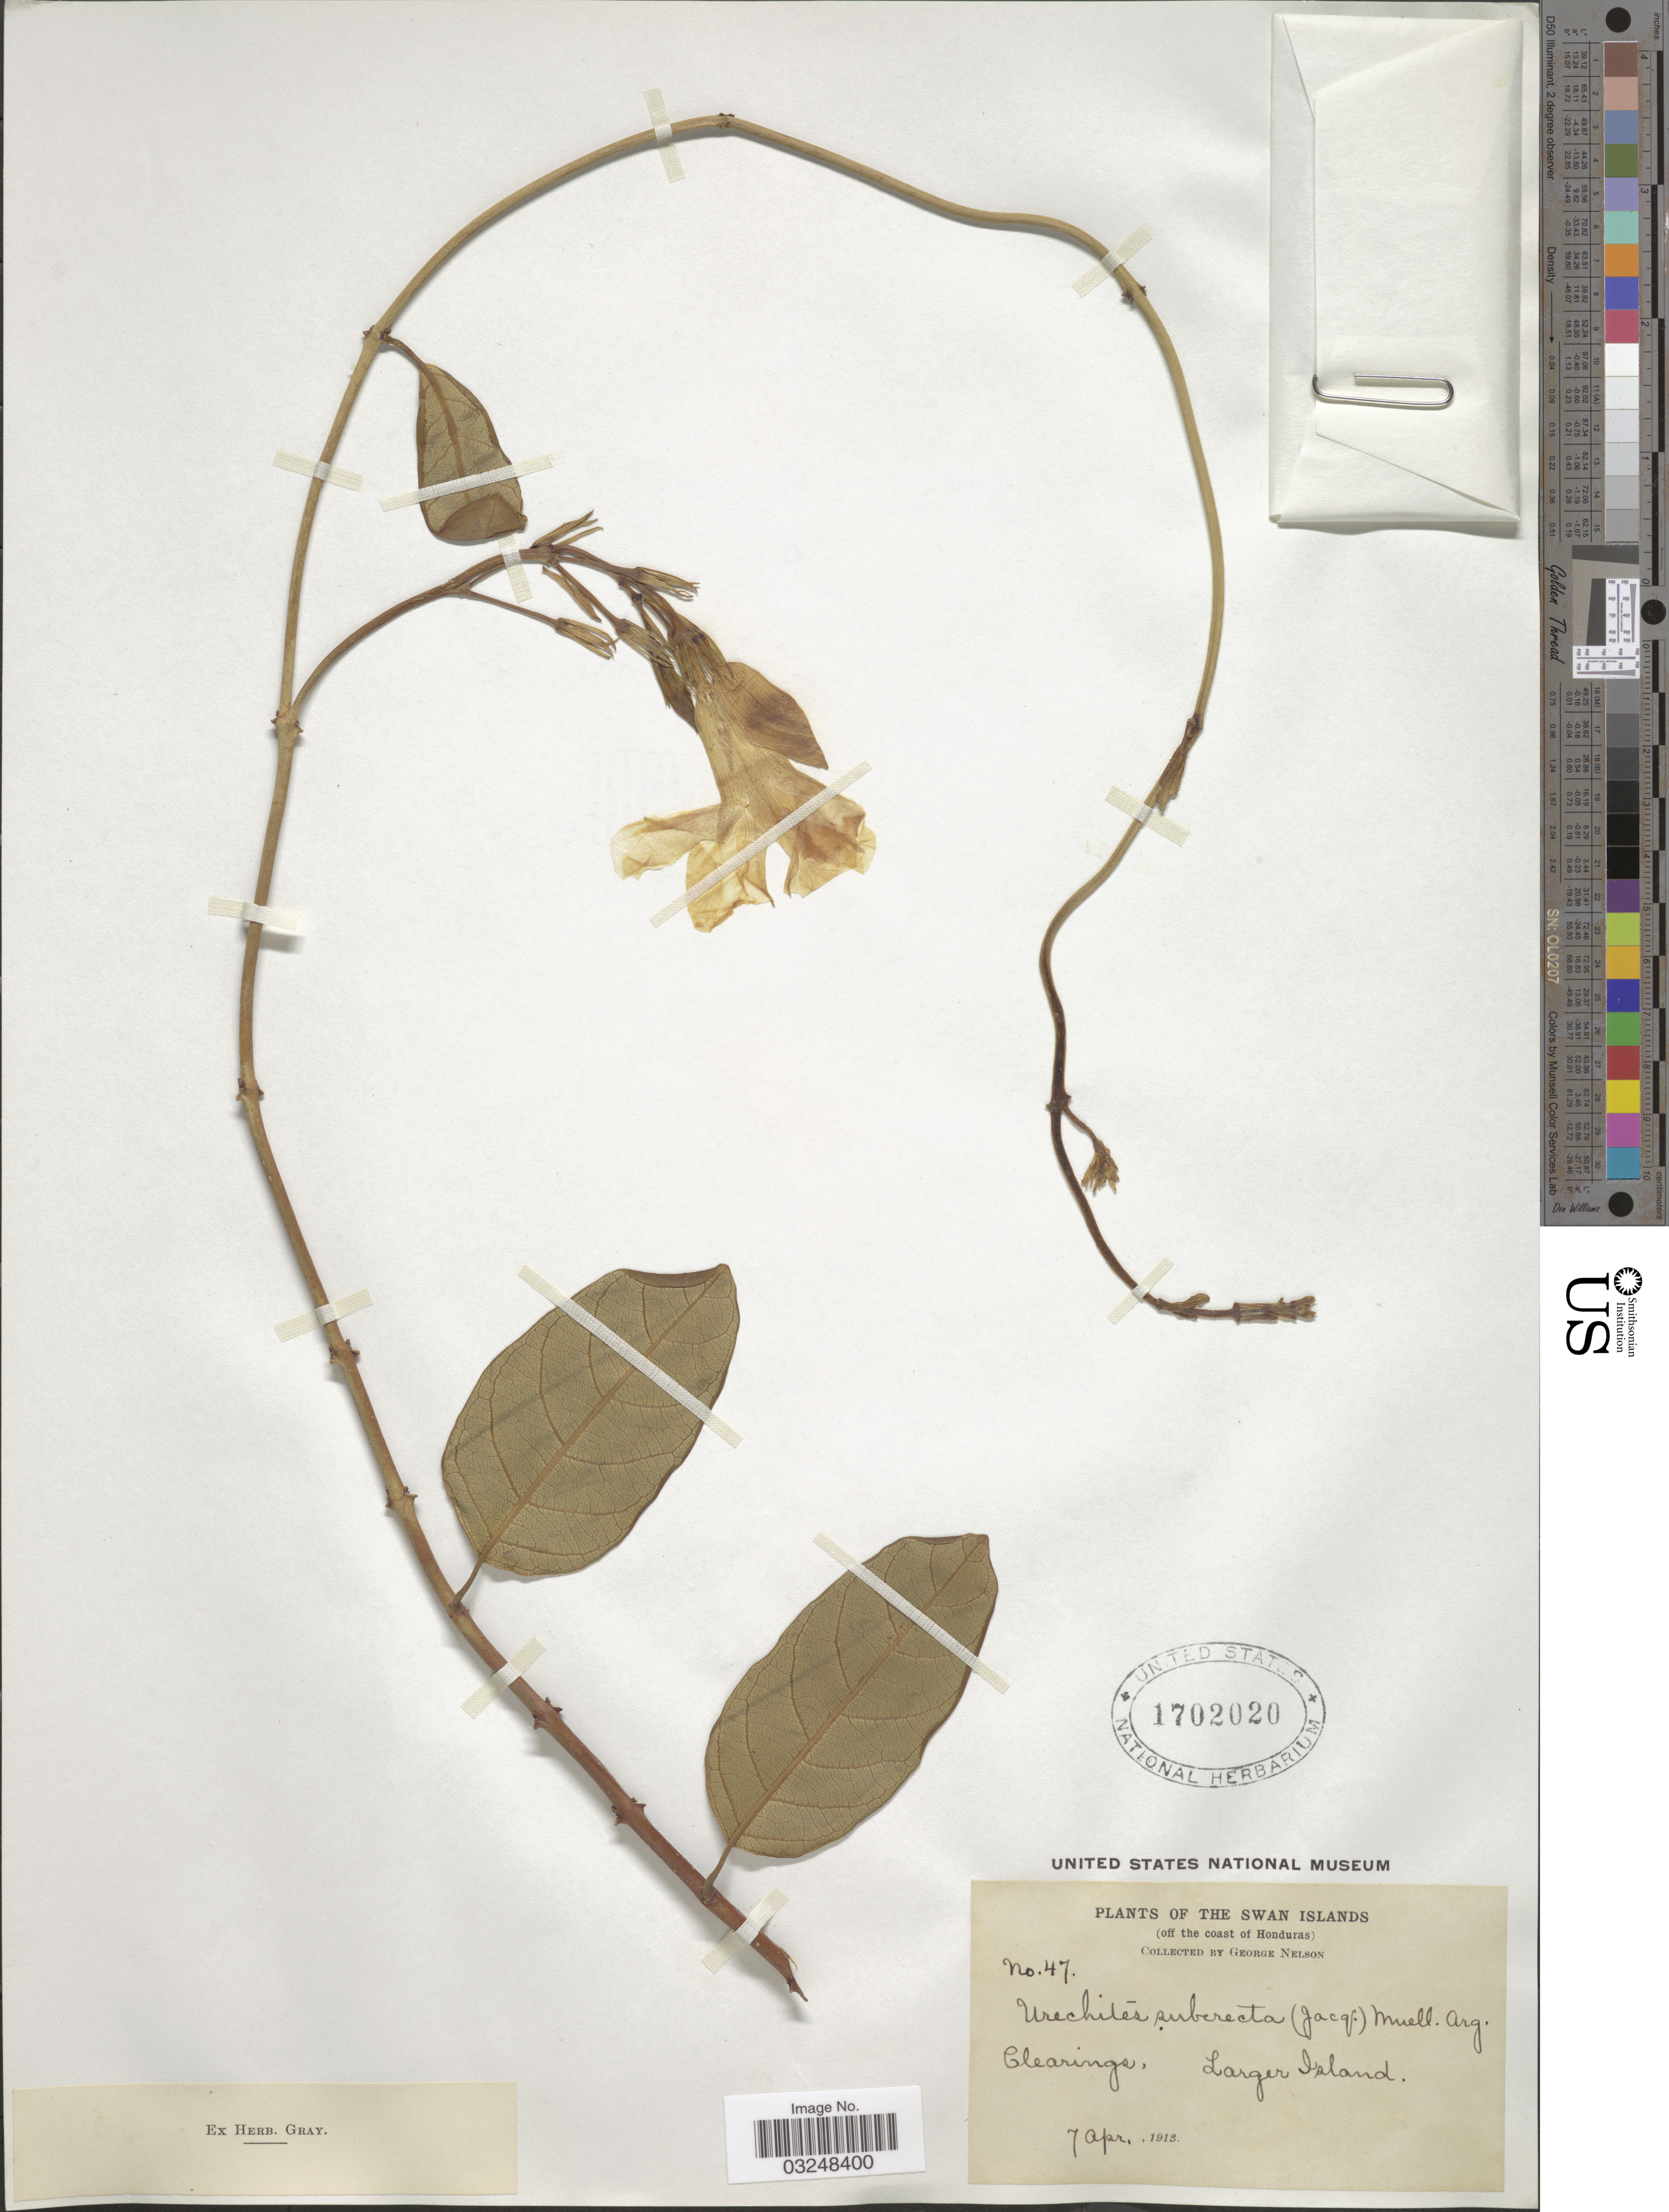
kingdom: Plantae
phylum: Tracheophyta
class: Magnoliopsida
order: Gentianales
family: Apocynaceae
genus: Urechites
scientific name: Urechites lutea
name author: (L.) Britton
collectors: G. Nelson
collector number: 47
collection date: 1913-04-07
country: Honduras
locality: The Swan Islands. (off the coast of Honduras). Larger Island.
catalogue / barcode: US 1702020